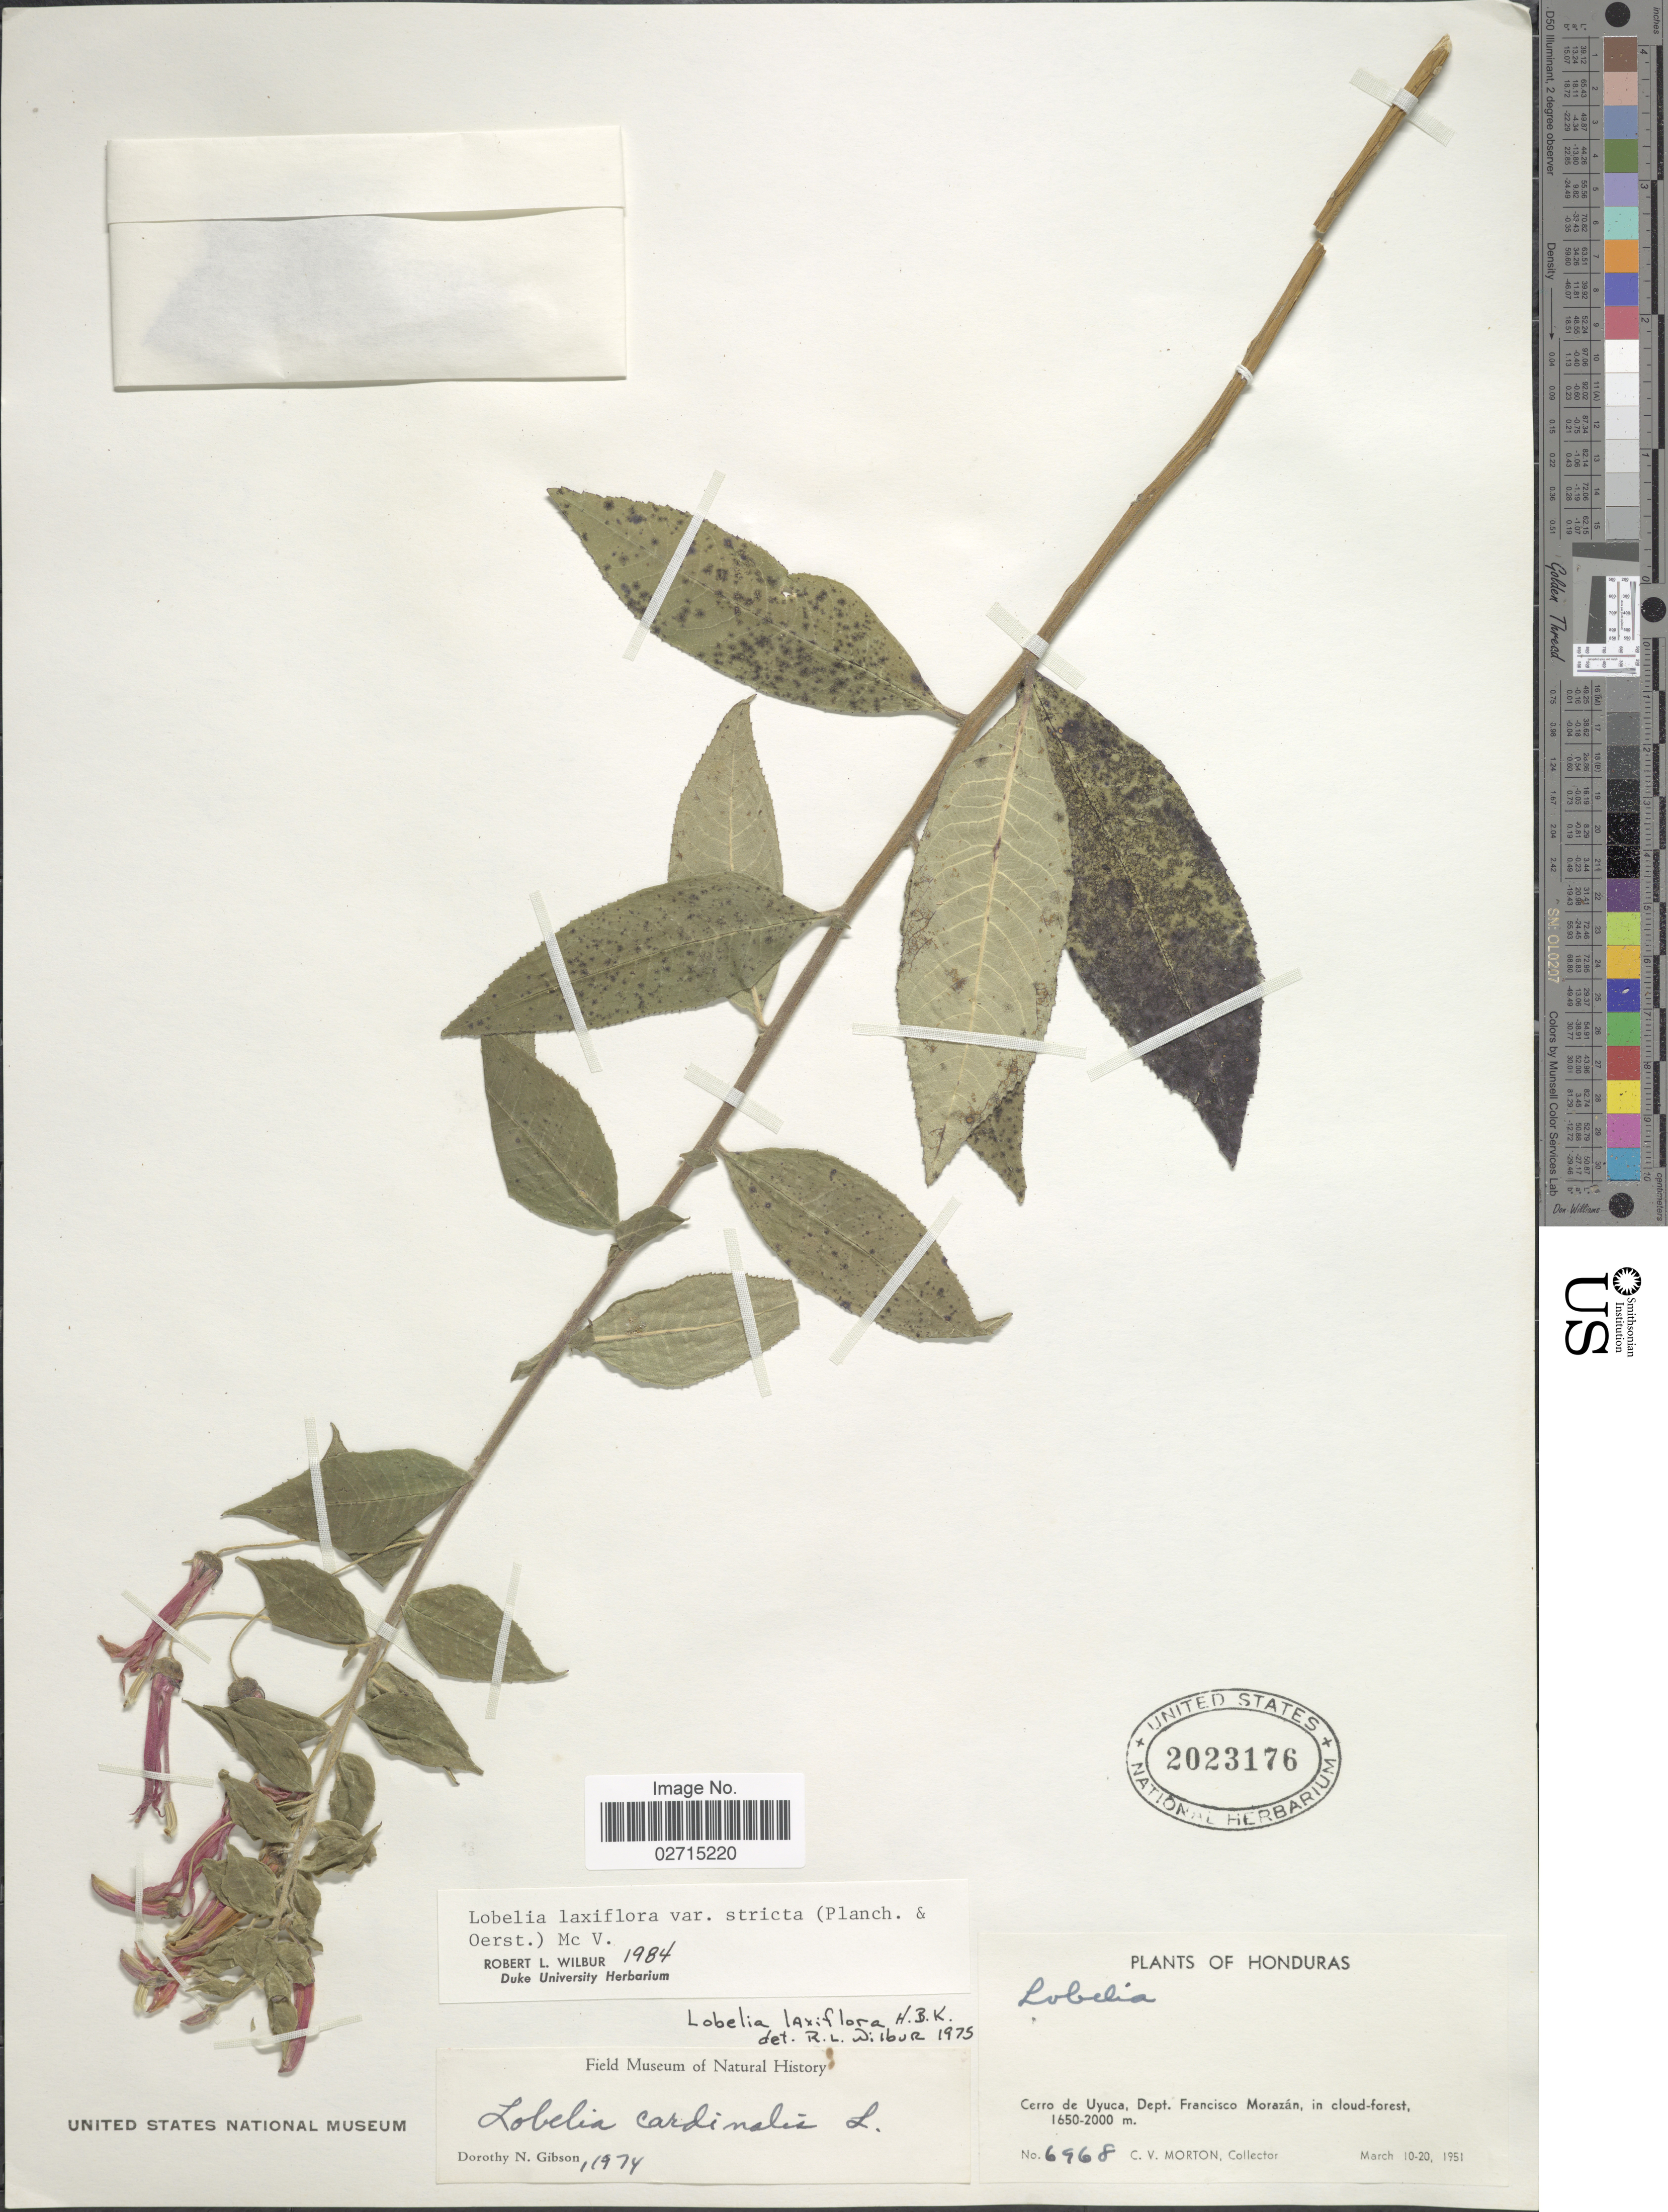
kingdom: Plantae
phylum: Tracheophyta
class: Magnoliopsida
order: Asterales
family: Campanulaceae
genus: Lobelia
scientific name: Lobelia laxiflora var. stricta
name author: (Planch. & Oerst.) McVaugh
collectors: C. V. Morton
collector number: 6968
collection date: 1951-03-10/1951-03-20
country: Honduras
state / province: Fco. Morazán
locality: Cerro de Uyuca, Dept. Francisco Morazán, in cloud-forest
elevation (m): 1650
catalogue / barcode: US 2023176